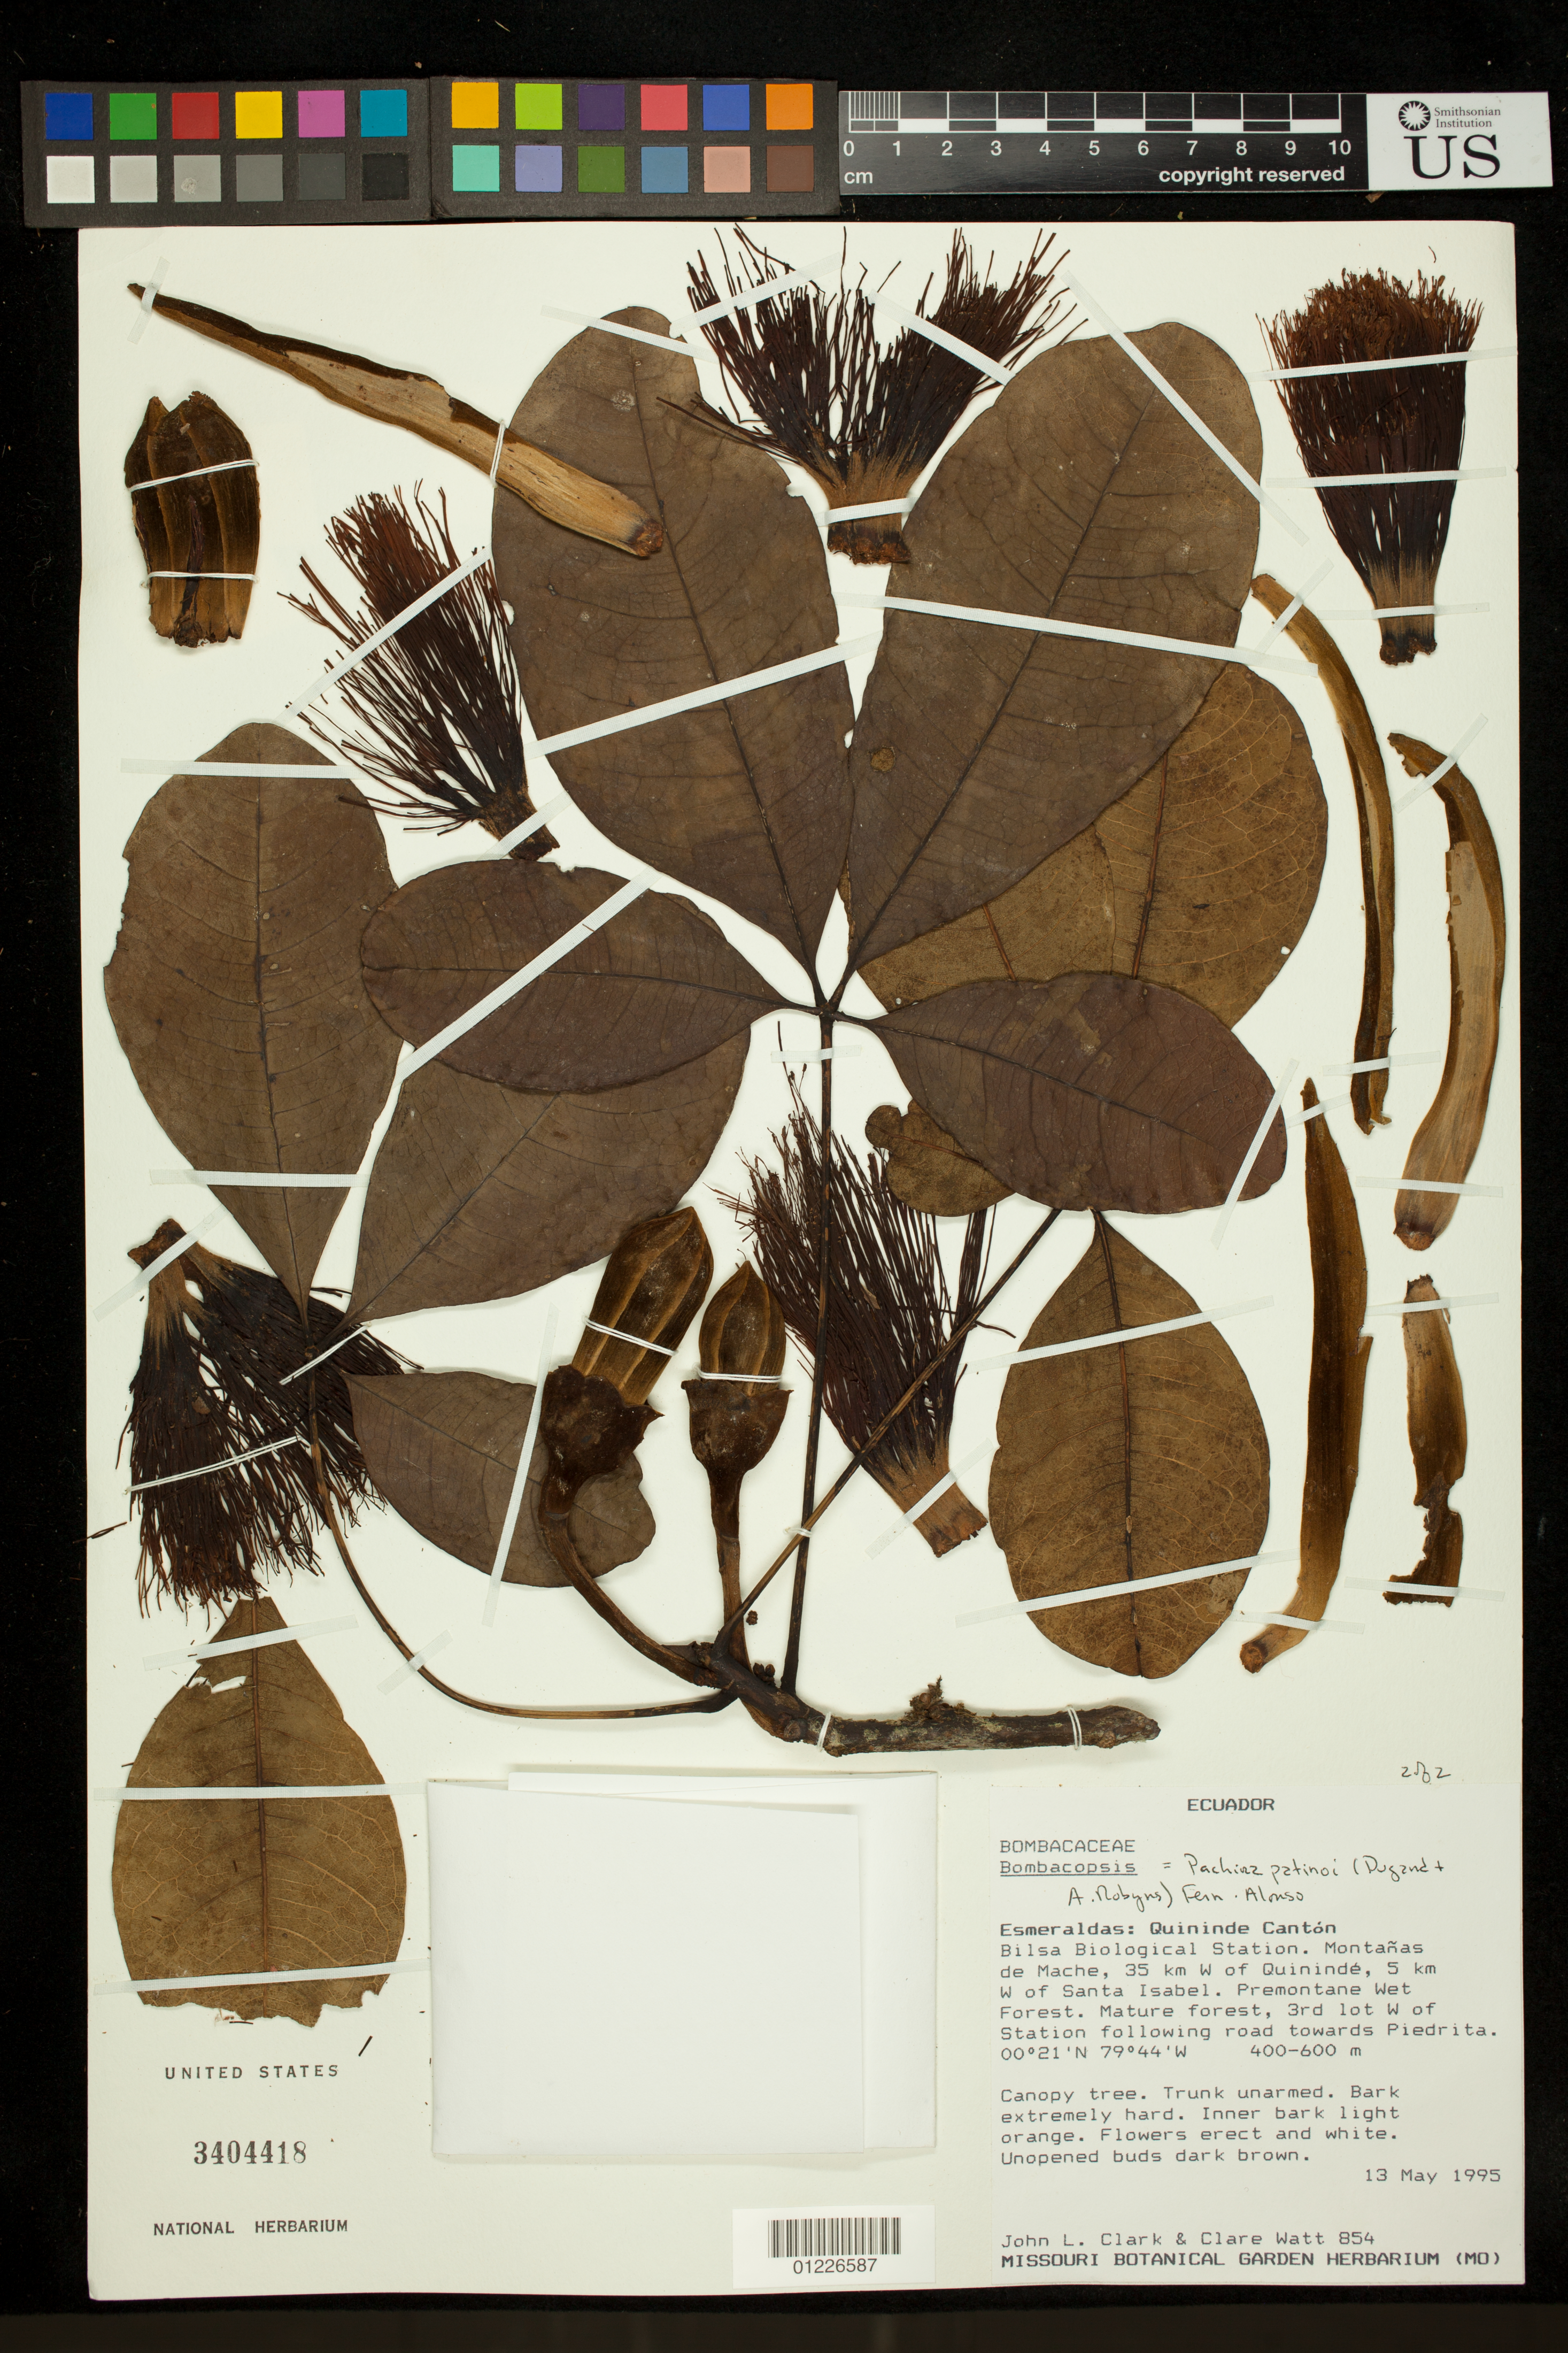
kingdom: Plantae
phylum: Tracheophyta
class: Magnoliopsida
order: Malvales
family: Malvaceae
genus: Pachira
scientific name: Pachira patinoi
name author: (Dugand G. & A. Robyns) Fern. Alonso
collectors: J. L. Clark & C. Watt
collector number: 854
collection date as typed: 5/13/1995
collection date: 1995-05-13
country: Ecuador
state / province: Esmeraldas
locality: Esmeraldas: Bilsa Biological Station. Quininde Cantón. Montañas de Mache, 35 km W of Quinindé, 5 km W of Santa Isabel, 3rd lot W of station following road towards Piedrita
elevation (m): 400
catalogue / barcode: US 3404418